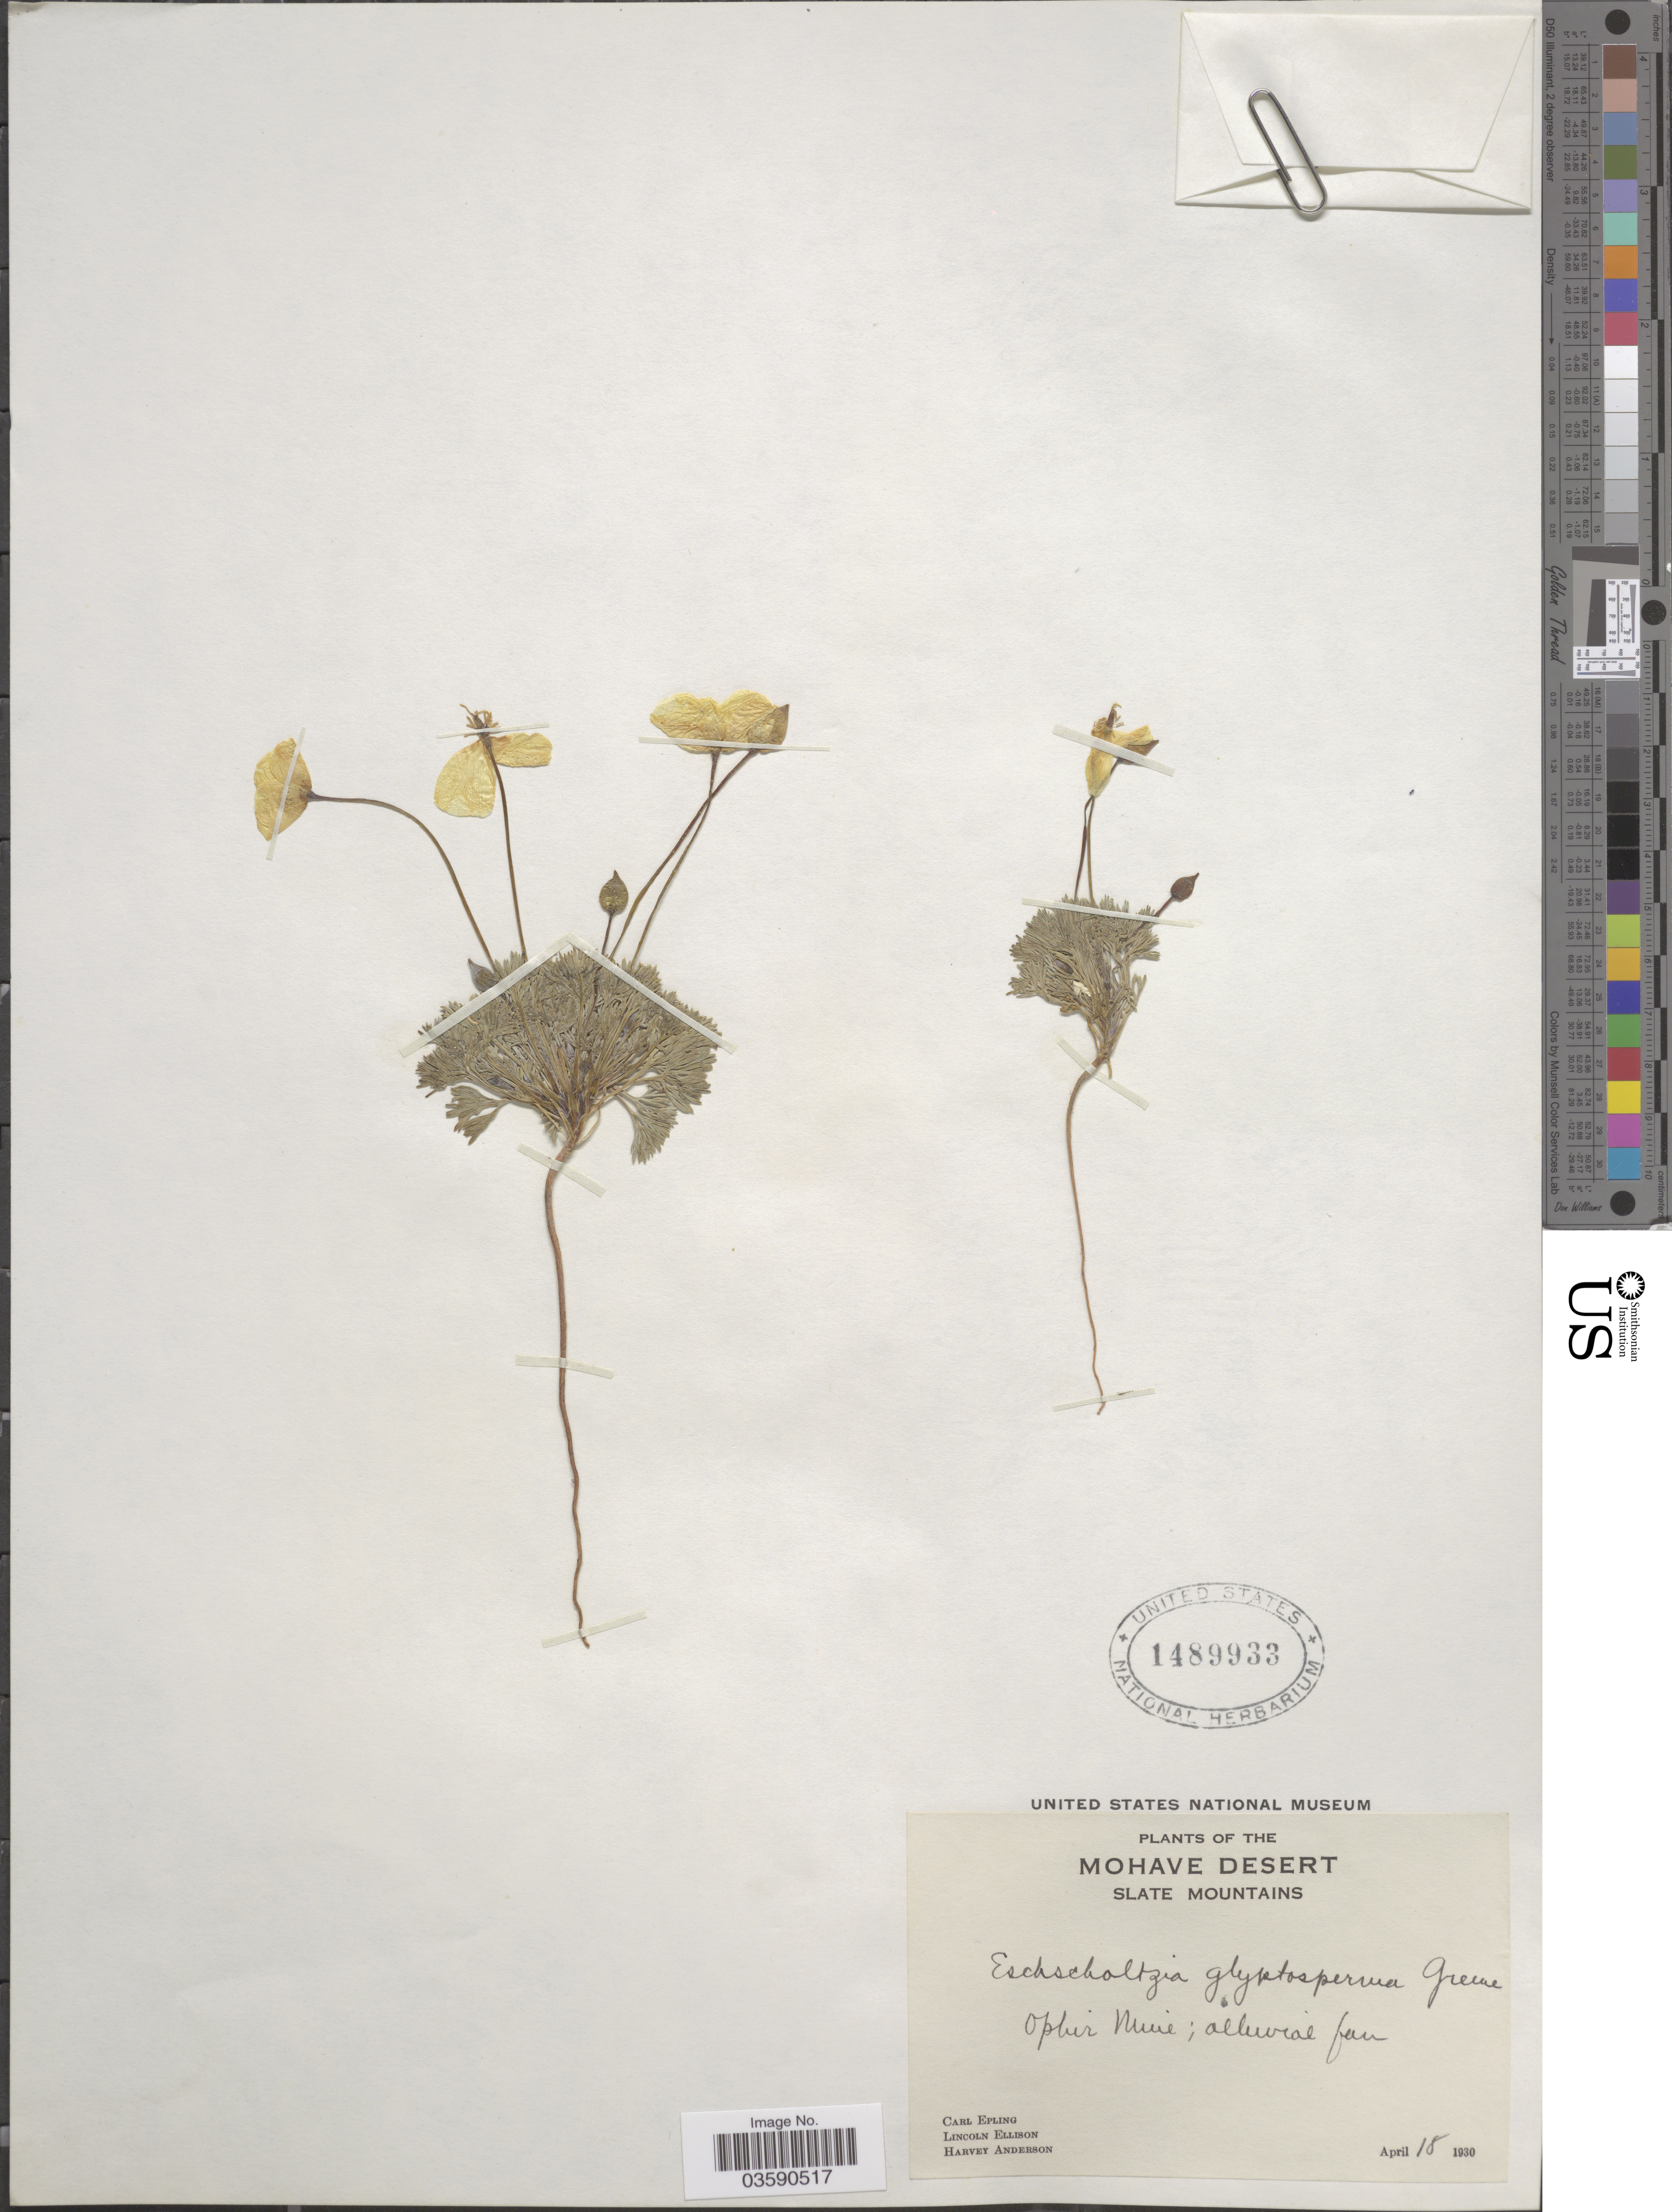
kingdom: Plantae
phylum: Tracheophyta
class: Magnoliopsida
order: Ranunculales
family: Papaveraceae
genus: Eschscholzia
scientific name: Eschscholzia glyptosperma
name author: Greene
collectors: C. C. Epling, L. Ellison & H. Anderson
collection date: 1930-04-18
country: United States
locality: Mohave Desert. Slate Mountains.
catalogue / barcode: US 1489933